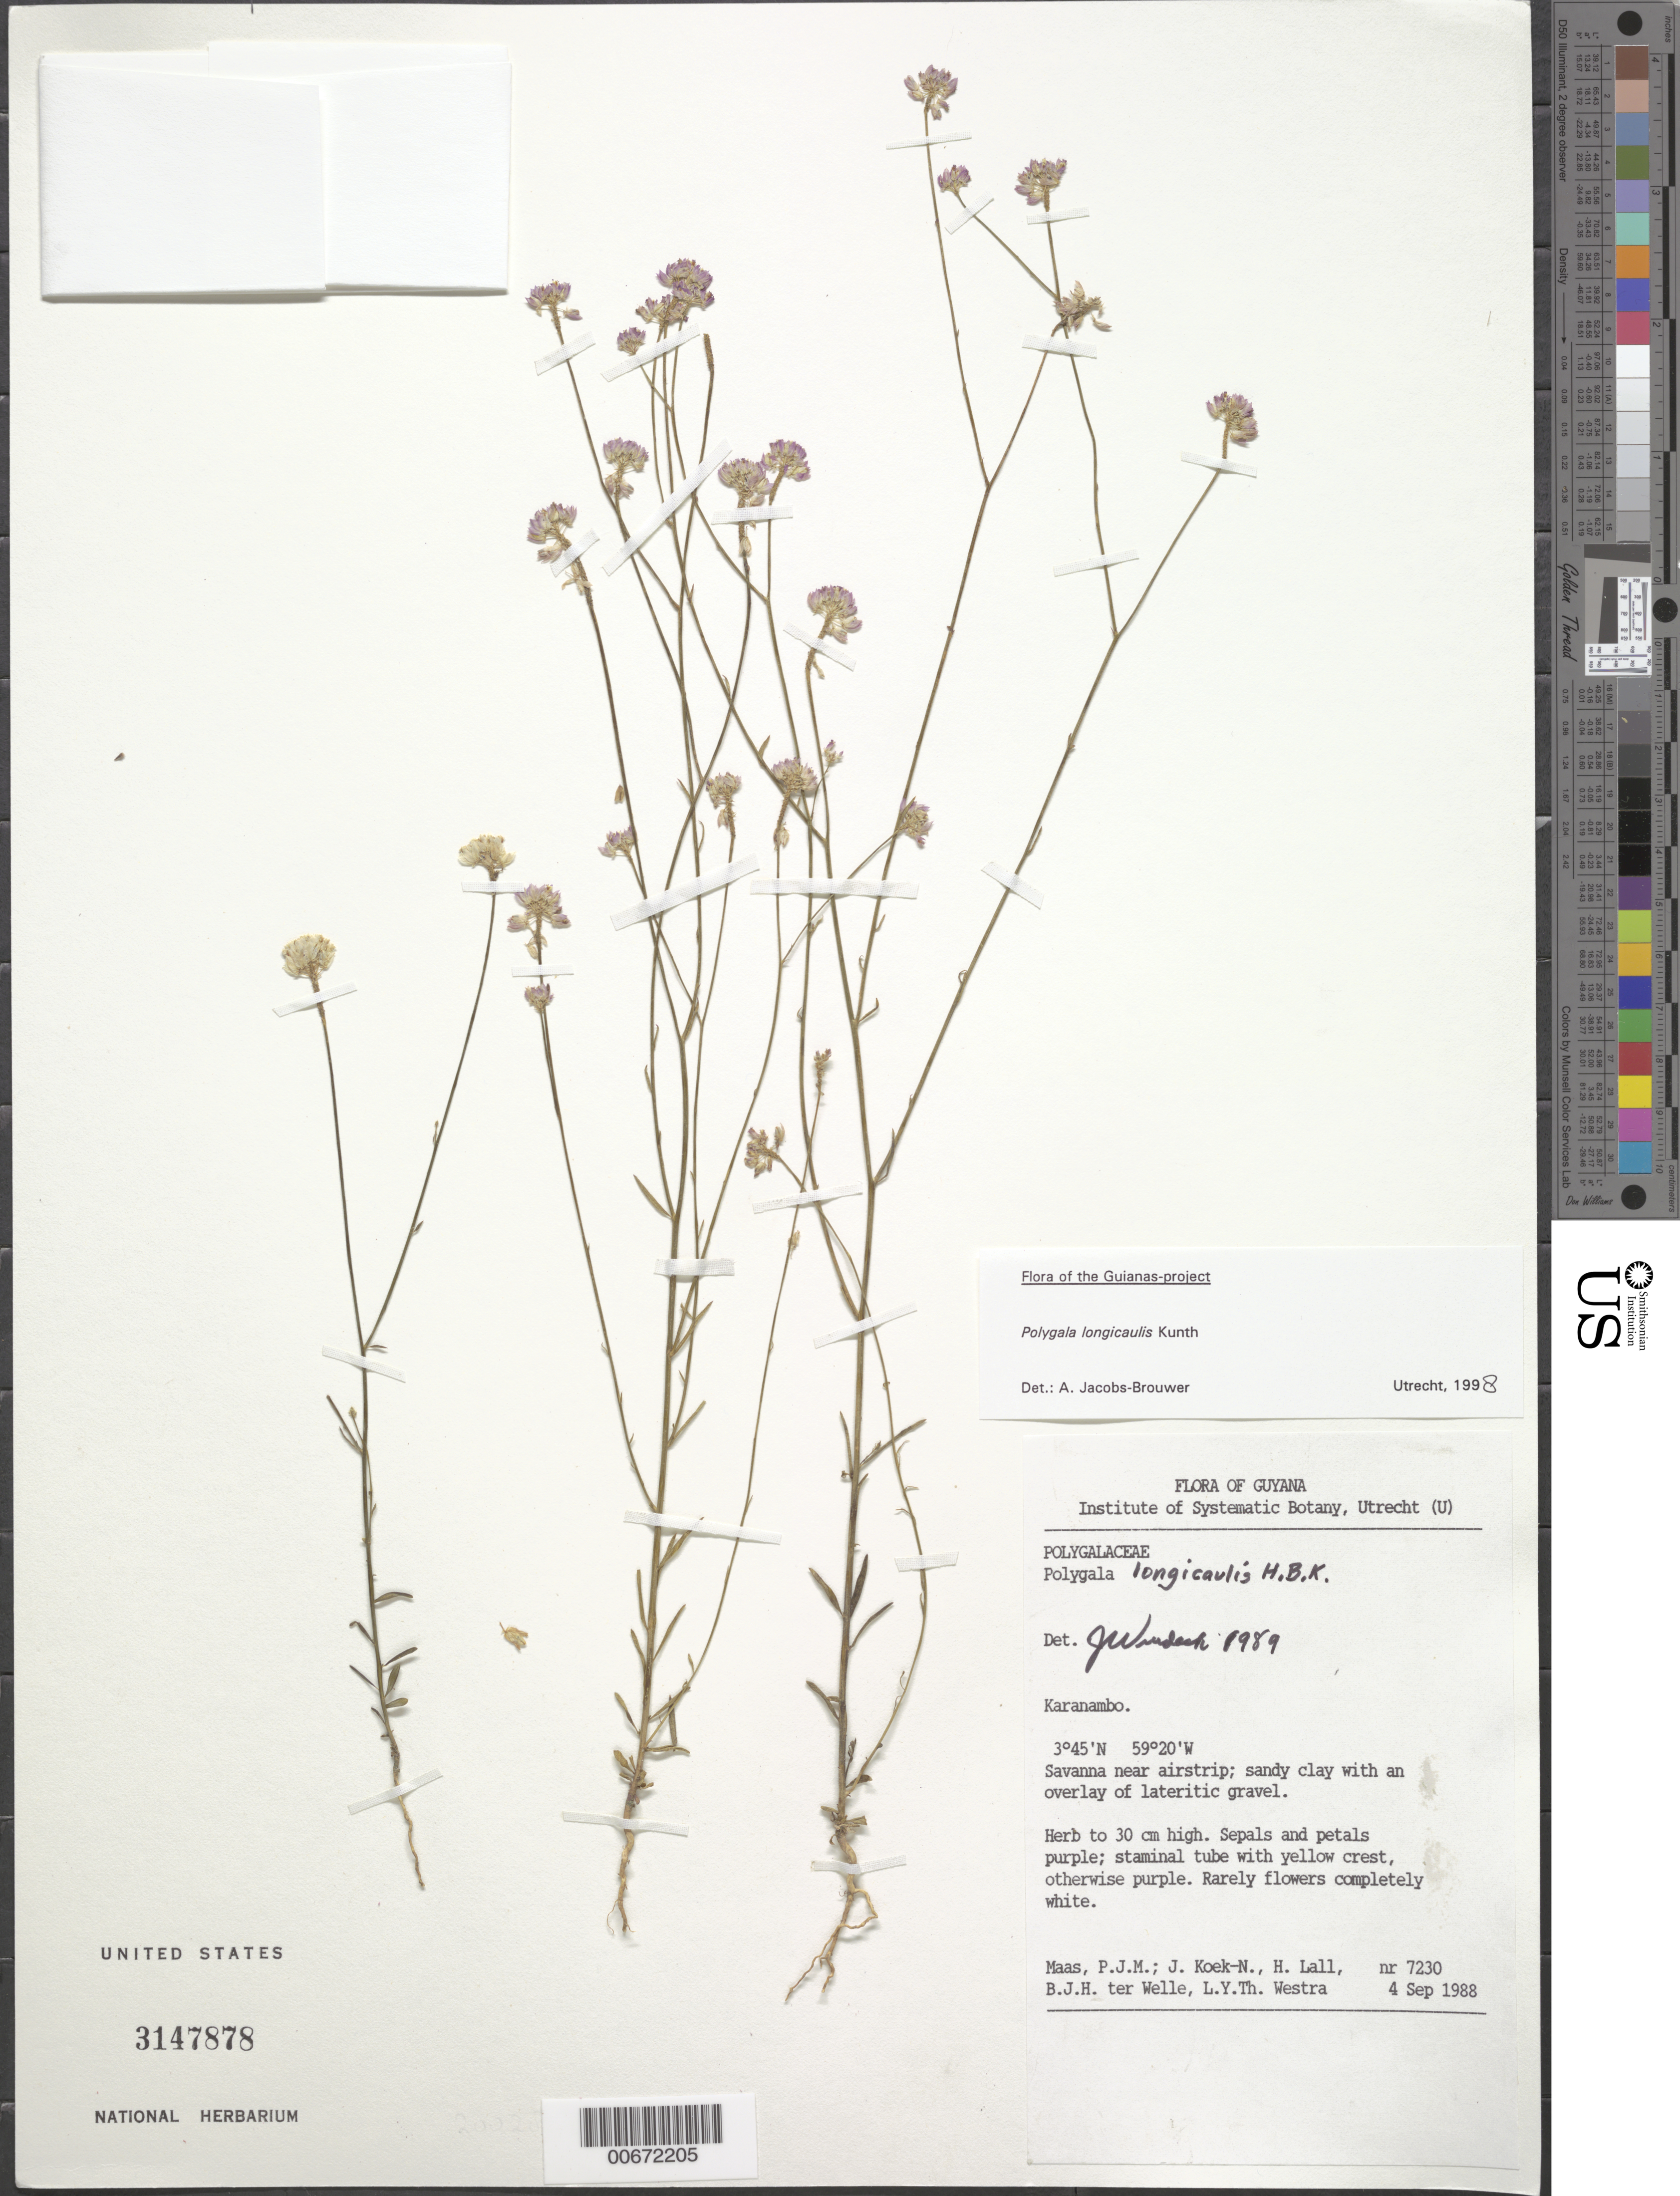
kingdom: Plantae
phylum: Tracheophyta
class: Magnoliopsida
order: Fabales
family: Polygalaceae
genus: Polygala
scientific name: Polygala longicaulis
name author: Kunth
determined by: Jacobs-Brouwer, A.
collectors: P. Maas, J. Koek-Noorman, H. Lall, B. Welle & L. Y. T. Westra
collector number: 7230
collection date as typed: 4-Sep-88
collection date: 1988-09-04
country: Guyana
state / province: U. Takutu-U. Essequibo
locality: Karanambo, savanna near airstrip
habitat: Savanna, sandy clay with an overlay of lateitic gravel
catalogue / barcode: US 3147878